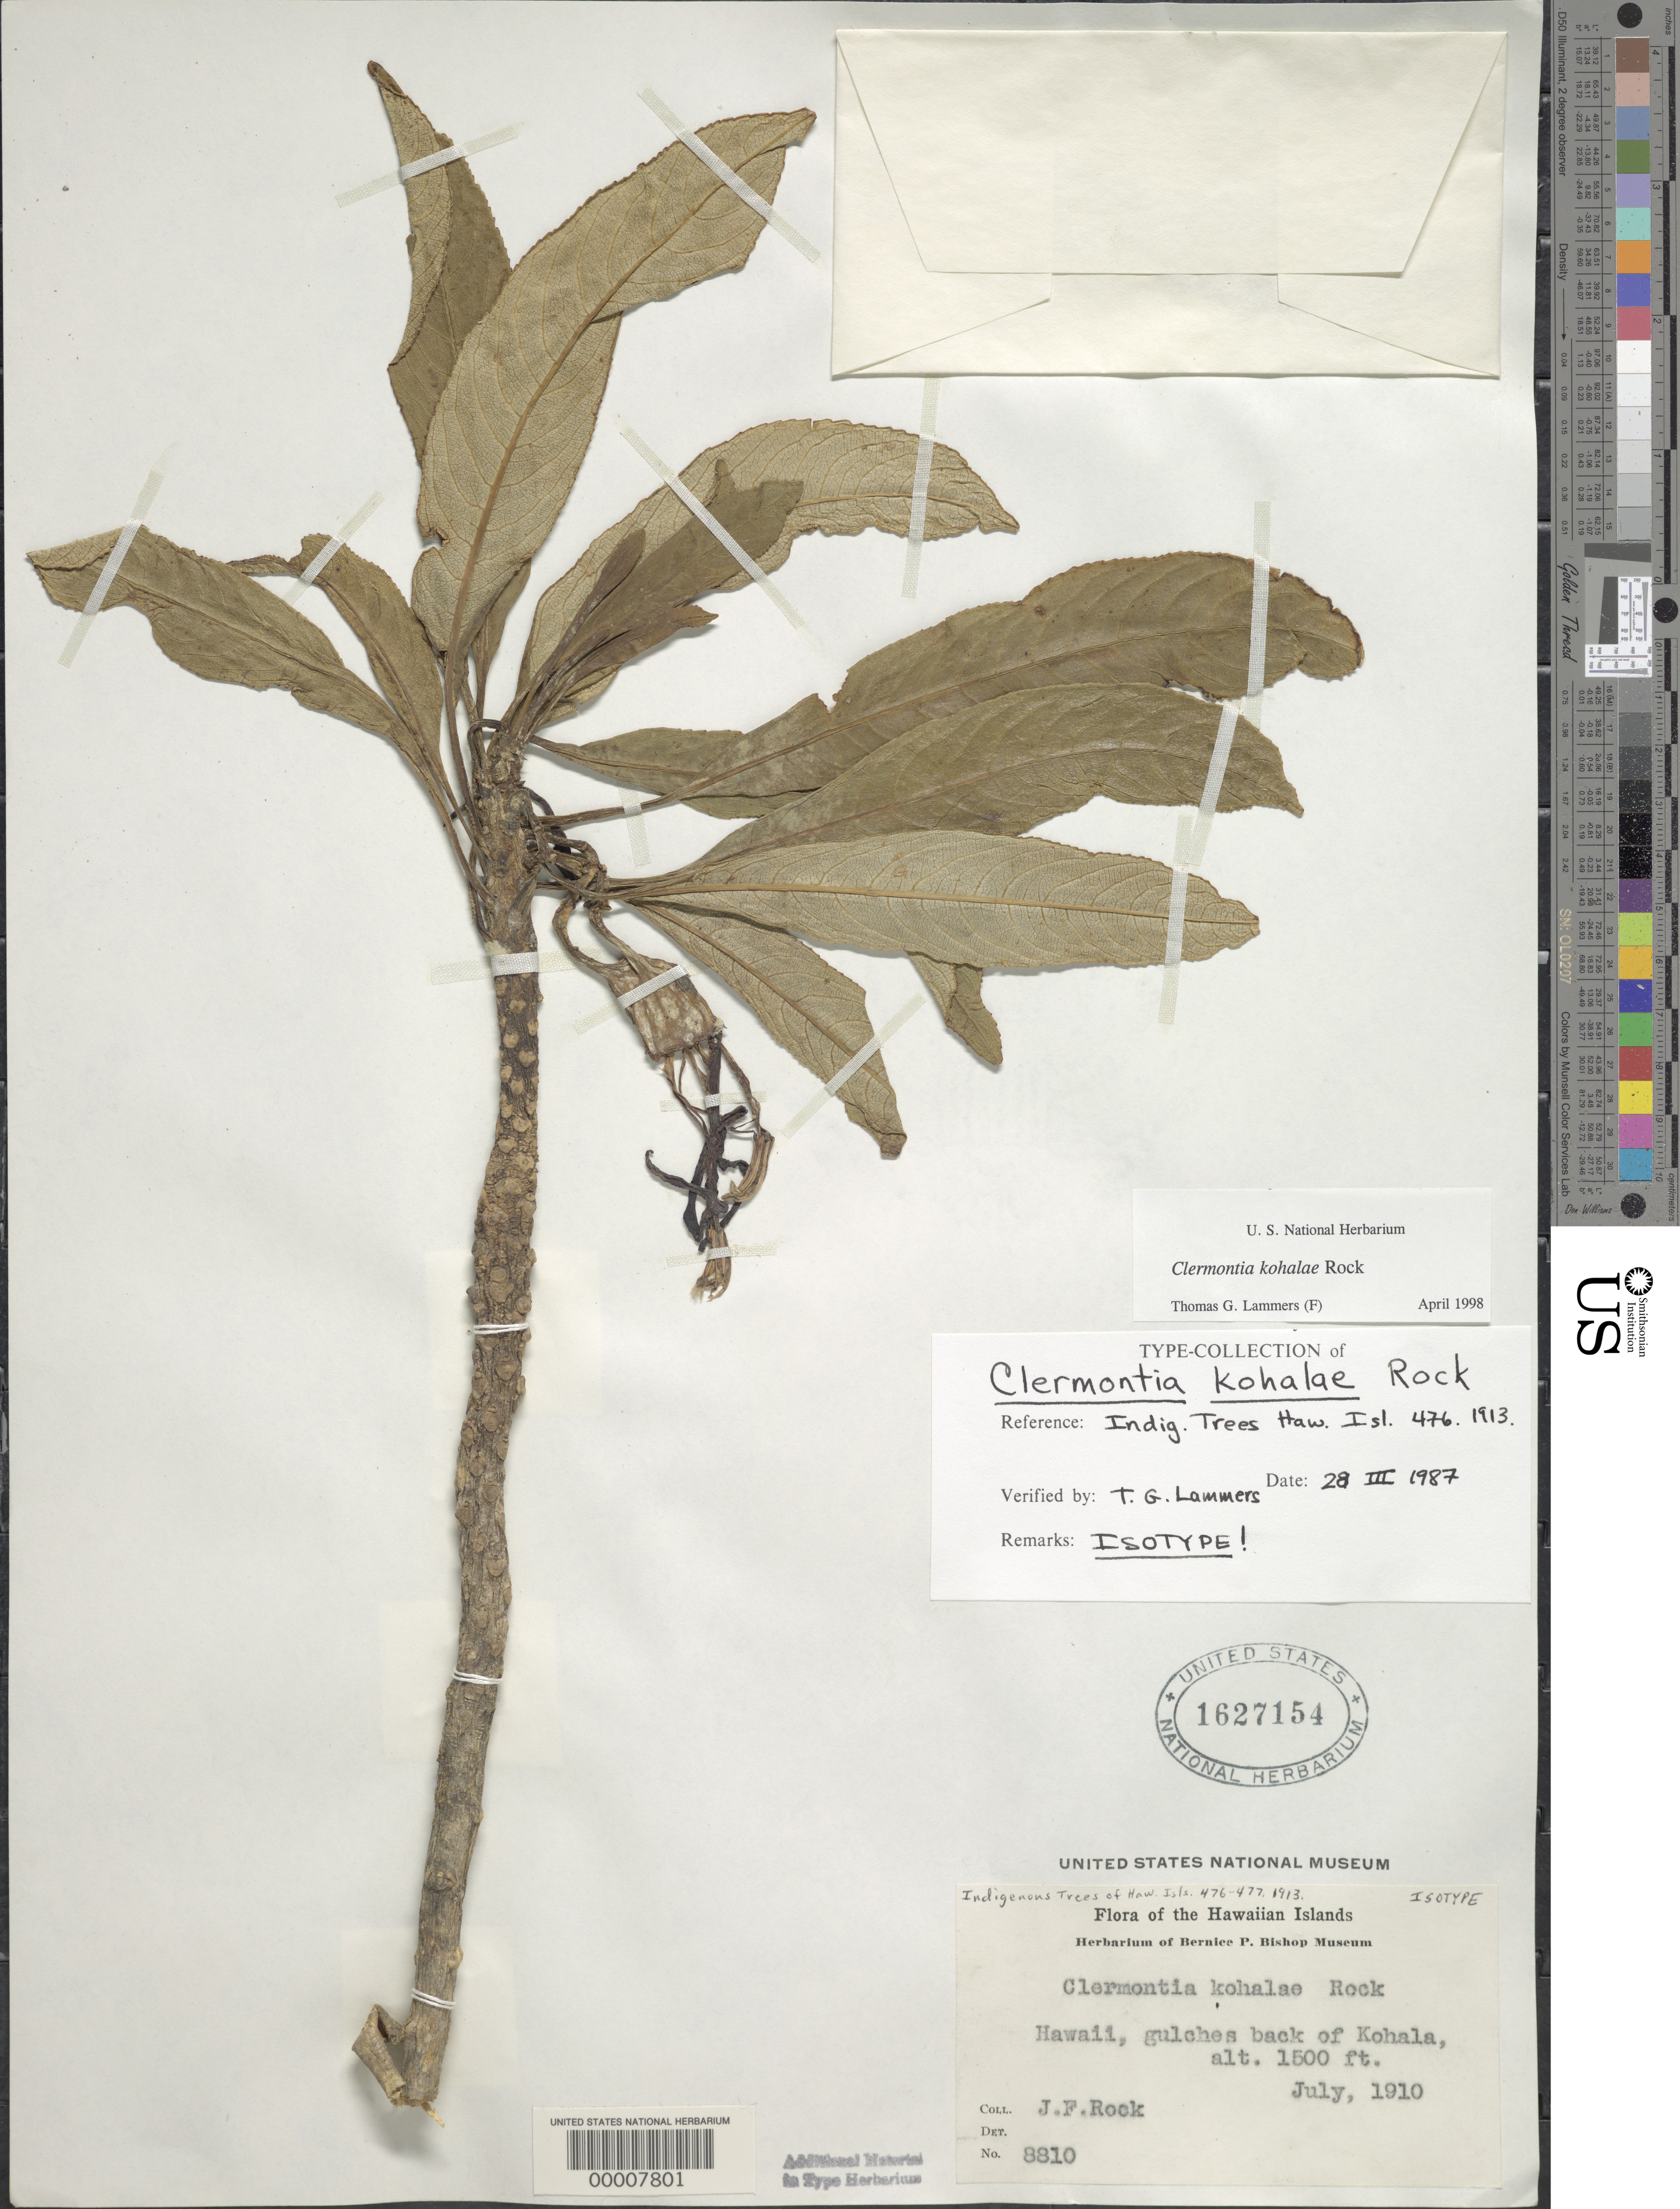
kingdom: Plantae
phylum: Tracheophyta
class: Magnoliopsida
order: Asterales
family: Campanulaceae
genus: Clermontia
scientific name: Clermontia kohalae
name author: Rock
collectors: J. F. Rock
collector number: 8810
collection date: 1910-07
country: United States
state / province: Hawaii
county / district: Hawaii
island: Hawaii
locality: Gulches back of Kohala.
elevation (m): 457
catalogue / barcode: US 1627154